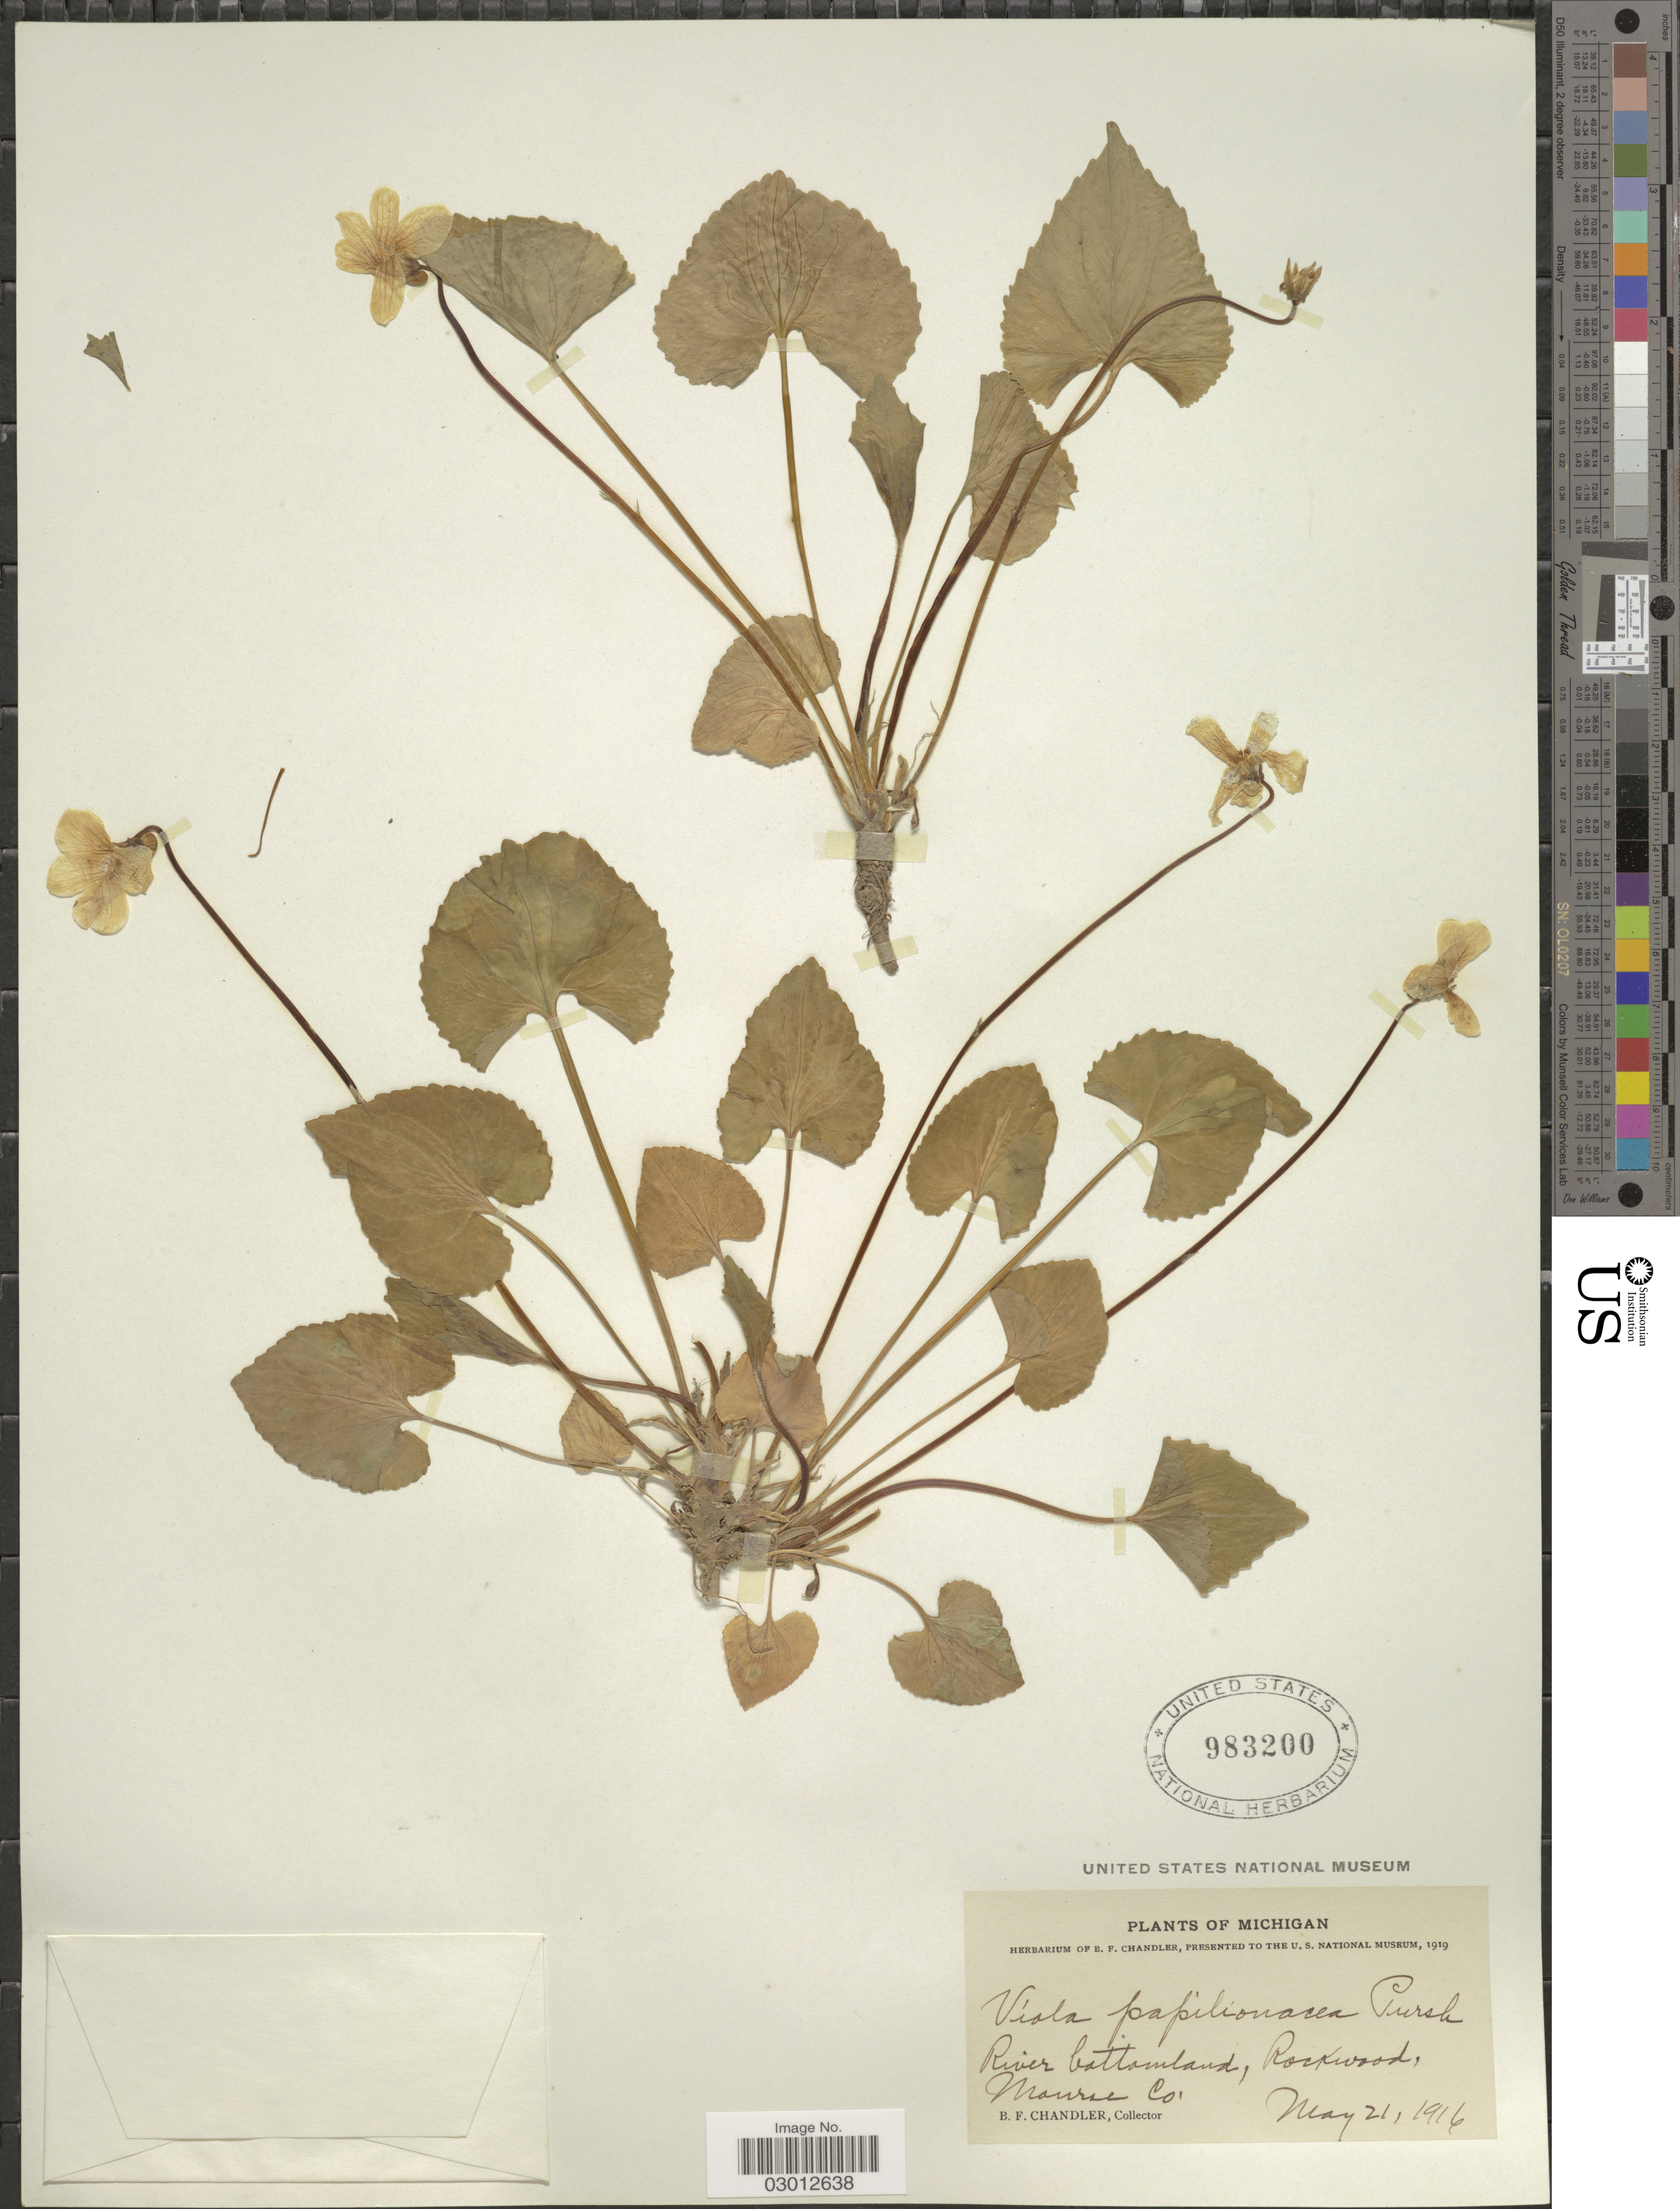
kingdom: Plantae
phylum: Tracheophyta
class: Magnoliopsida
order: Malpighiales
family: Violaceae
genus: Viola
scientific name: Viola papilionacea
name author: Pursh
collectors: B. F. Chandler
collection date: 1916-05-21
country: United States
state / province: Michigan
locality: River bottomland, Rockwood, Monroe Co.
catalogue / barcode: US 983200